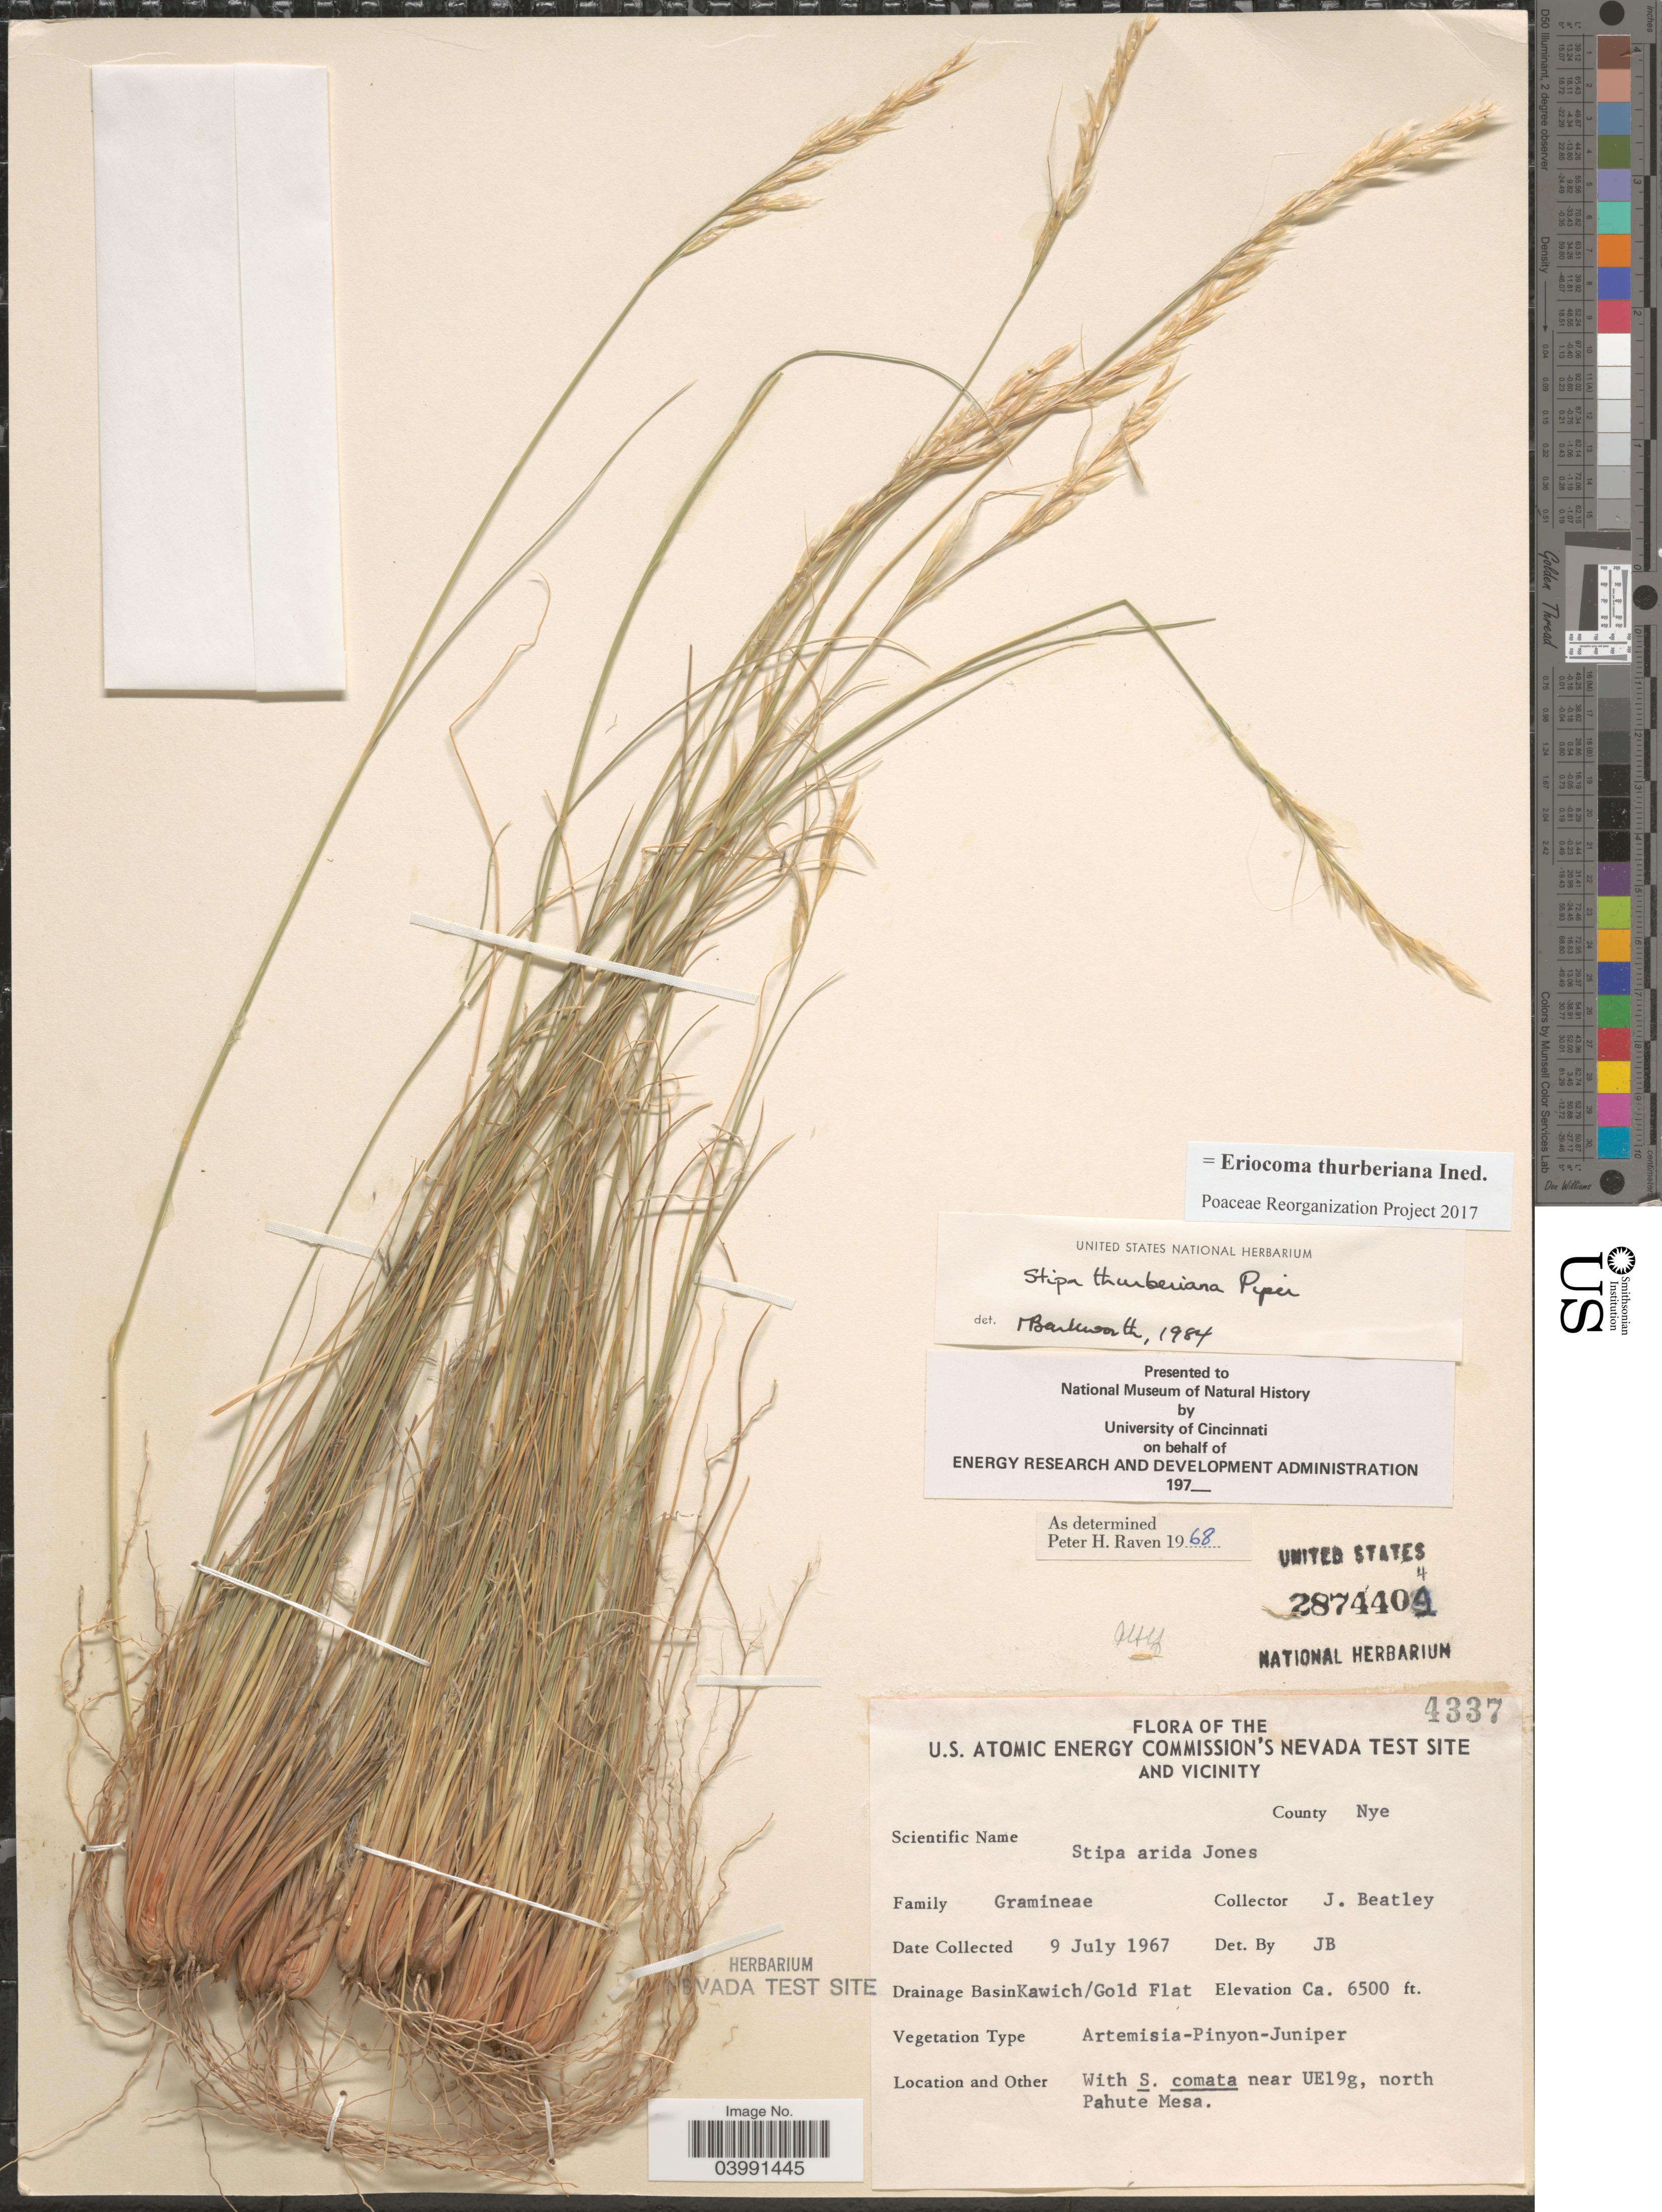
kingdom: Plantae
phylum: Tracheophyta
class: Liliopsida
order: Poales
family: Poaceae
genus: Eriocoma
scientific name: Eriocoma thurberiana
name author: (Piper) Romasch.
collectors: J. C. Beatley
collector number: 4337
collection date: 1967-07-09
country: United States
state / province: Nevada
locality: The U.S. Atomic Energy Commission's Nevada Test Site and Vicinity. County Nye. Drainage Basin Kawich/Gold Flat. Near UE19g, north Pahute Mesa.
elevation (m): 1981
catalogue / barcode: US 2874404